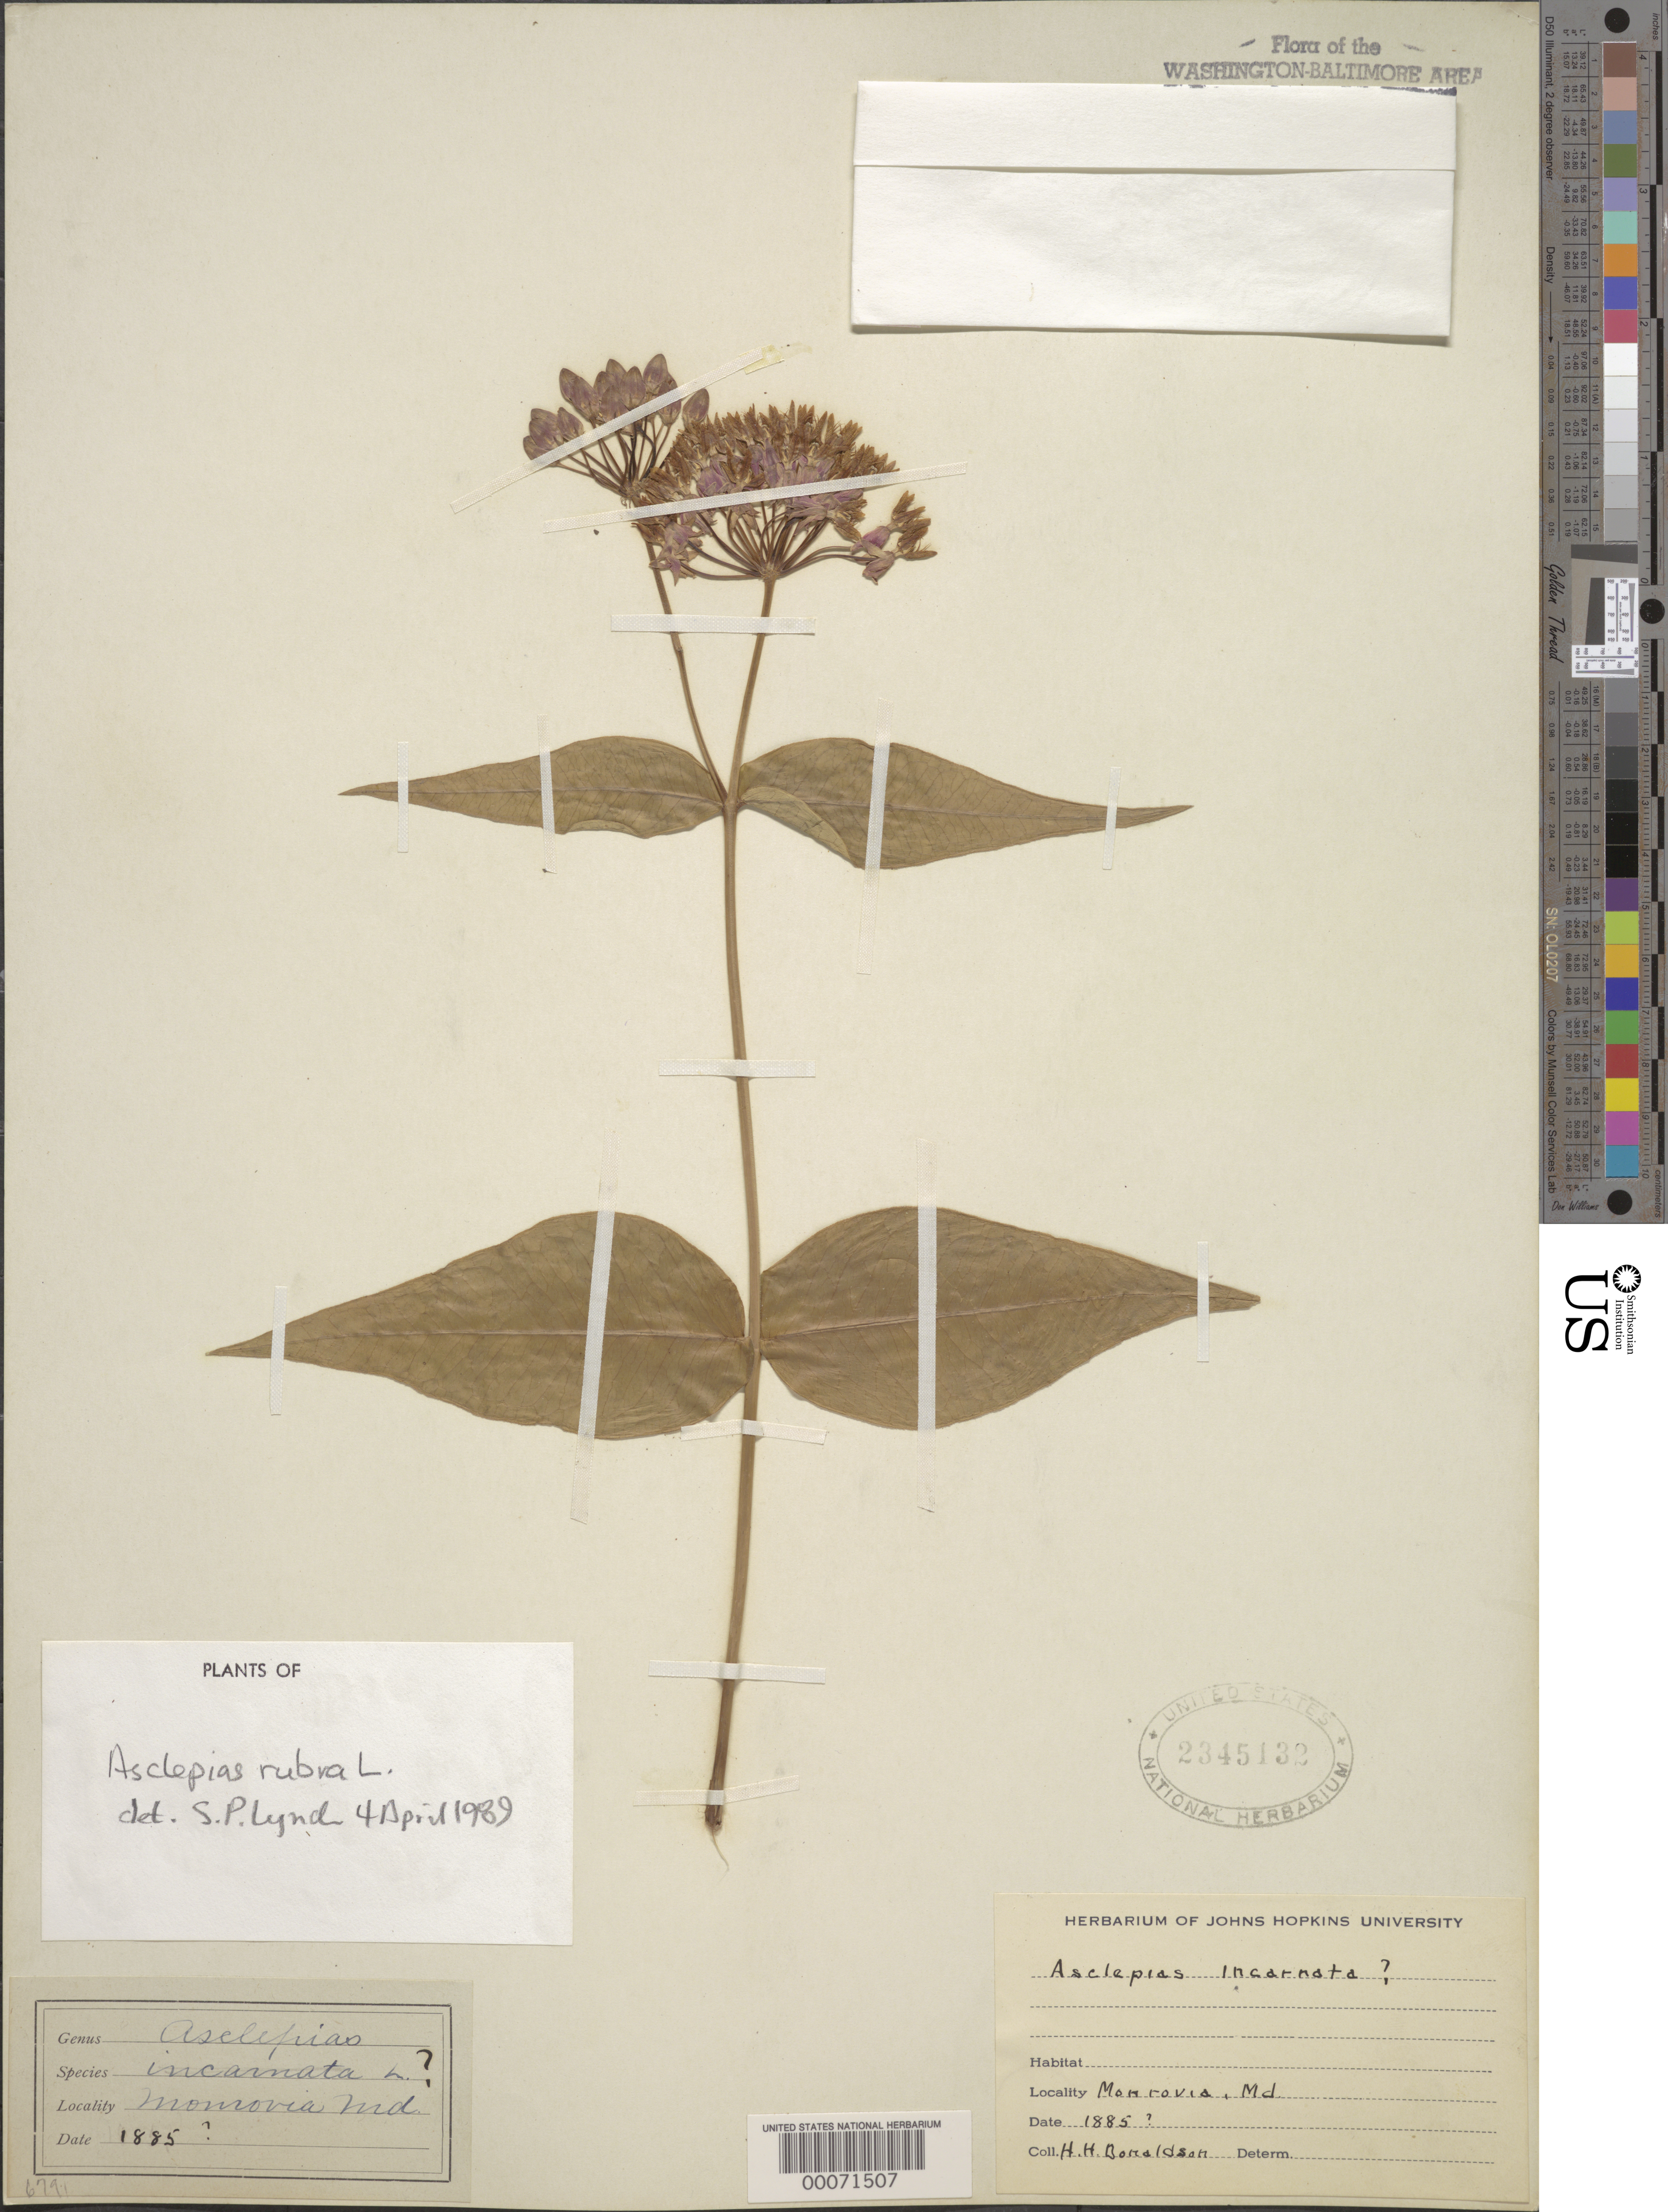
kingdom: Plantae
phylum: Tracheophyta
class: Magnoliopsida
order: Gentianales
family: Apocynaceae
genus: Asclepias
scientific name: Asclepias rubra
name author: L.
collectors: H. Donaldson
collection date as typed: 1885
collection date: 1885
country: United States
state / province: Maryland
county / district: Frederick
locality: Monrovia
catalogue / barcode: US 2345132